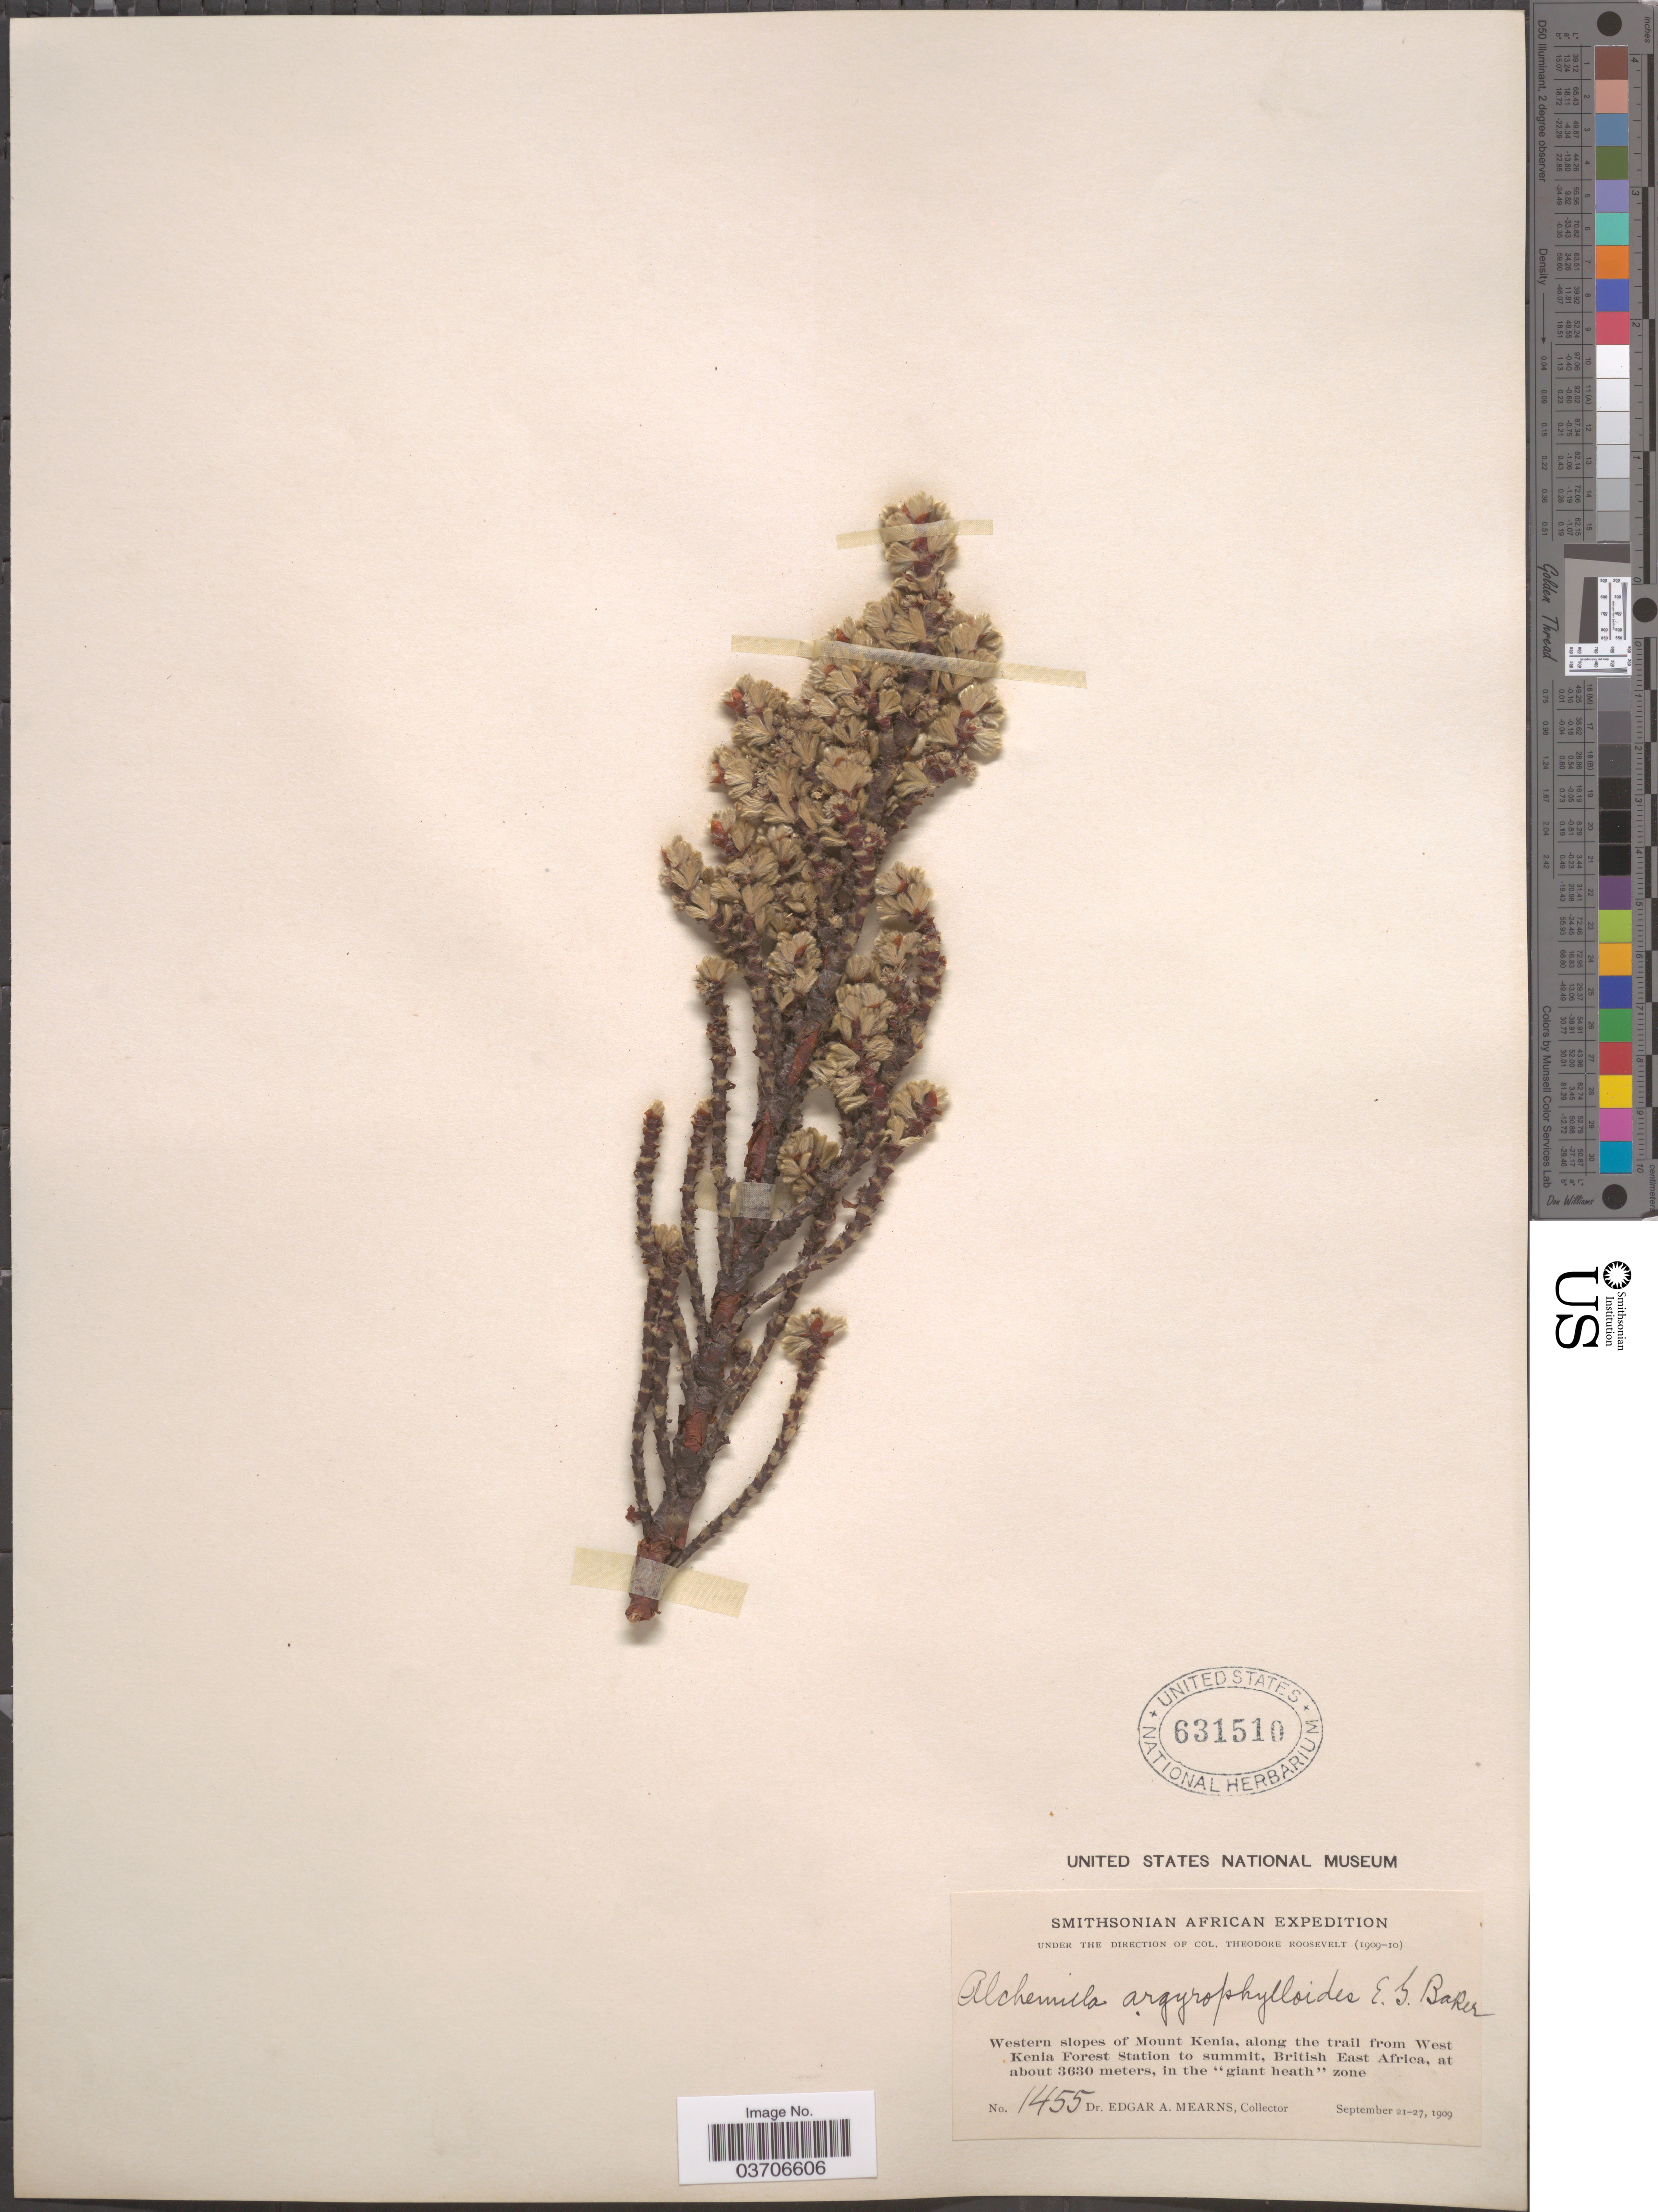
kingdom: Plantae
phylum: Tracheophyta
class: Magnoliopsida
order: Rosales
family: Rosaceae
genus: Alchemilla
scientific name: Alchemilla argyrophylloides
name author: Baker f.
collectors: E. A. Mearns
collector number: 1455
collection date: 1909-09-21/1909-09-27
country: Kenya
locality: Western slopes of Mount Kenia, along the trail from West Kenia Forest Station to summit, British East Africa.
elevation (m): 3630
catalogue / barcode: US 631510